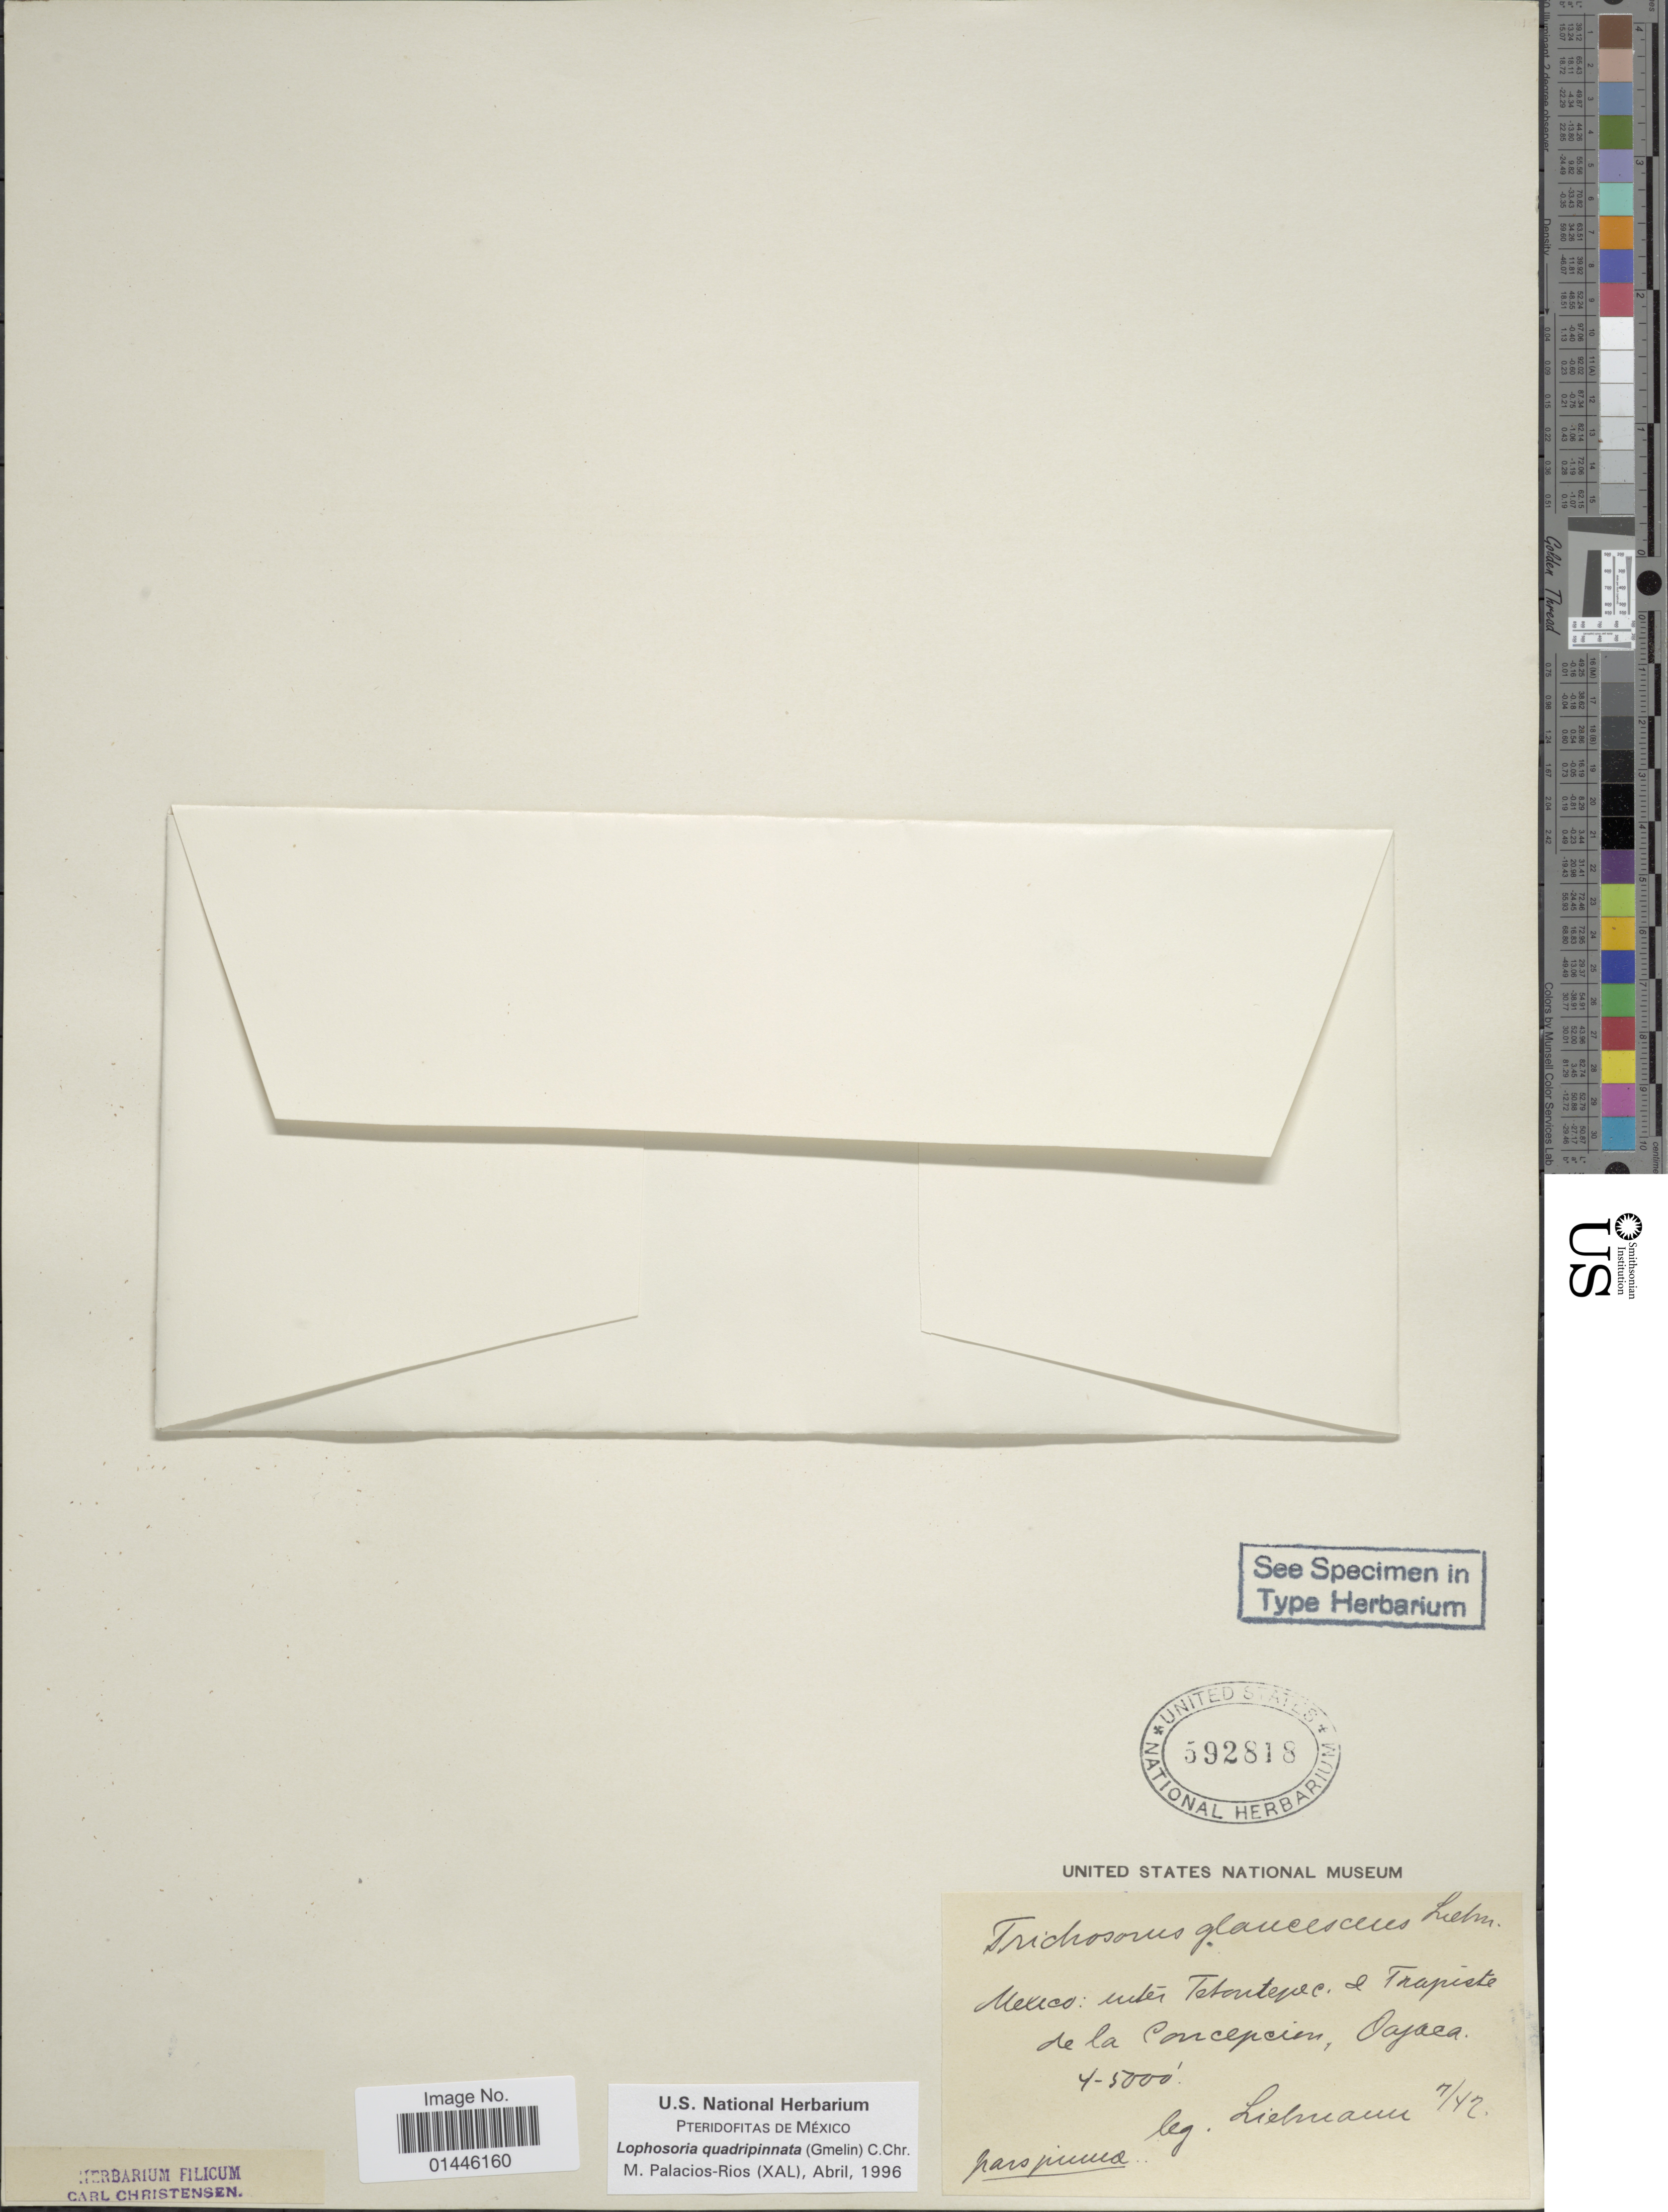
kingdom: Plantae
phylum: Tracheophyta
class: Polypodiopsida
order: Cyatheales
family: Dicksoniaceae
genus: Lophosoria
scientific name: Lophosoria quadripinnata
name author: (J.F. Gmel.) C. Chr.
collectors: F. M. Liebmann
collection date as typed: Transcribed d/m/y: /7/42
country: Mexico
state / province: Oaxaca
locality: Inter Tetontepec, & Trapiste de la Concepcion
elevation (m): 1219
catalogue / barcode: US 592818